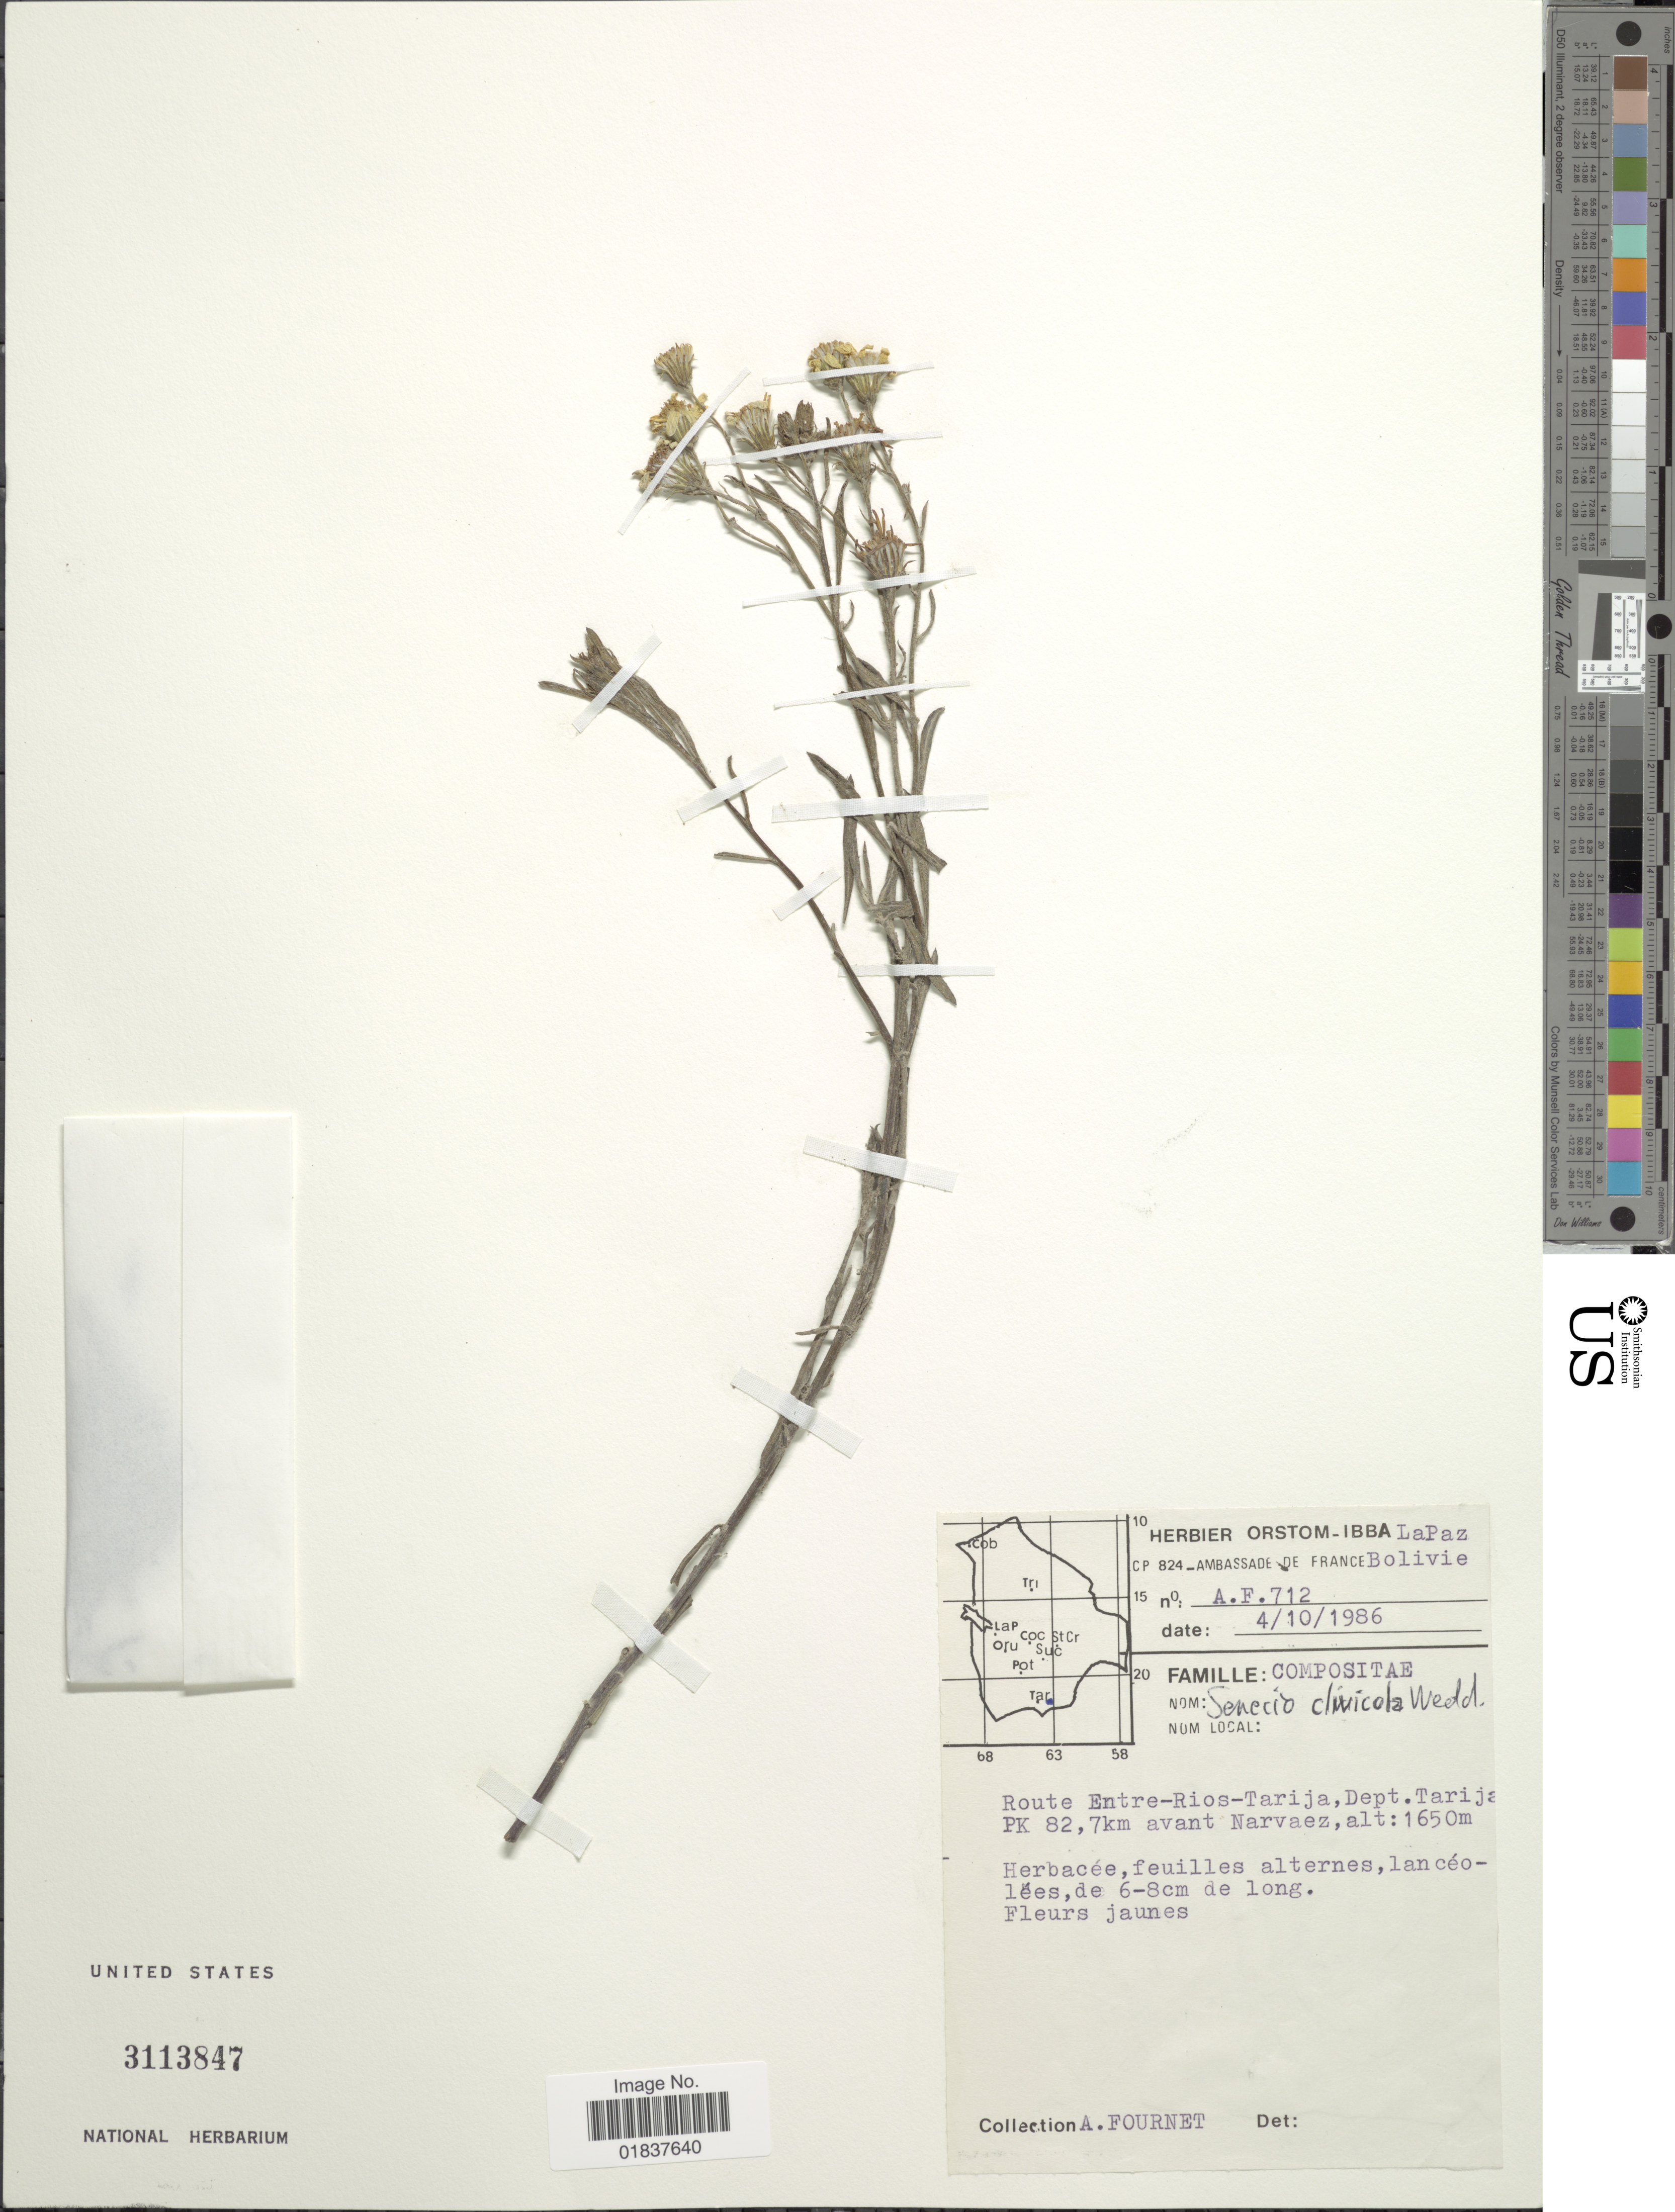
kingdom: Plantae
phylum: Tracheophyta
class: Magnoliopsida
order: Asterales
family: Asteraceae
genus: Senecio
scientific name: Senecio clivicola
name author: Wedd.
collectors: A. Fournet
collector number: AF712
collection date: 1986-10-04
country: Bolivia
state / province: Tarija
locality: Route Entre-Rios-Tarija, Dept. Tarija, PK 82, 7 km avant Narvaez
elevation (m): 1650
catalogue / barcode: US 3113847